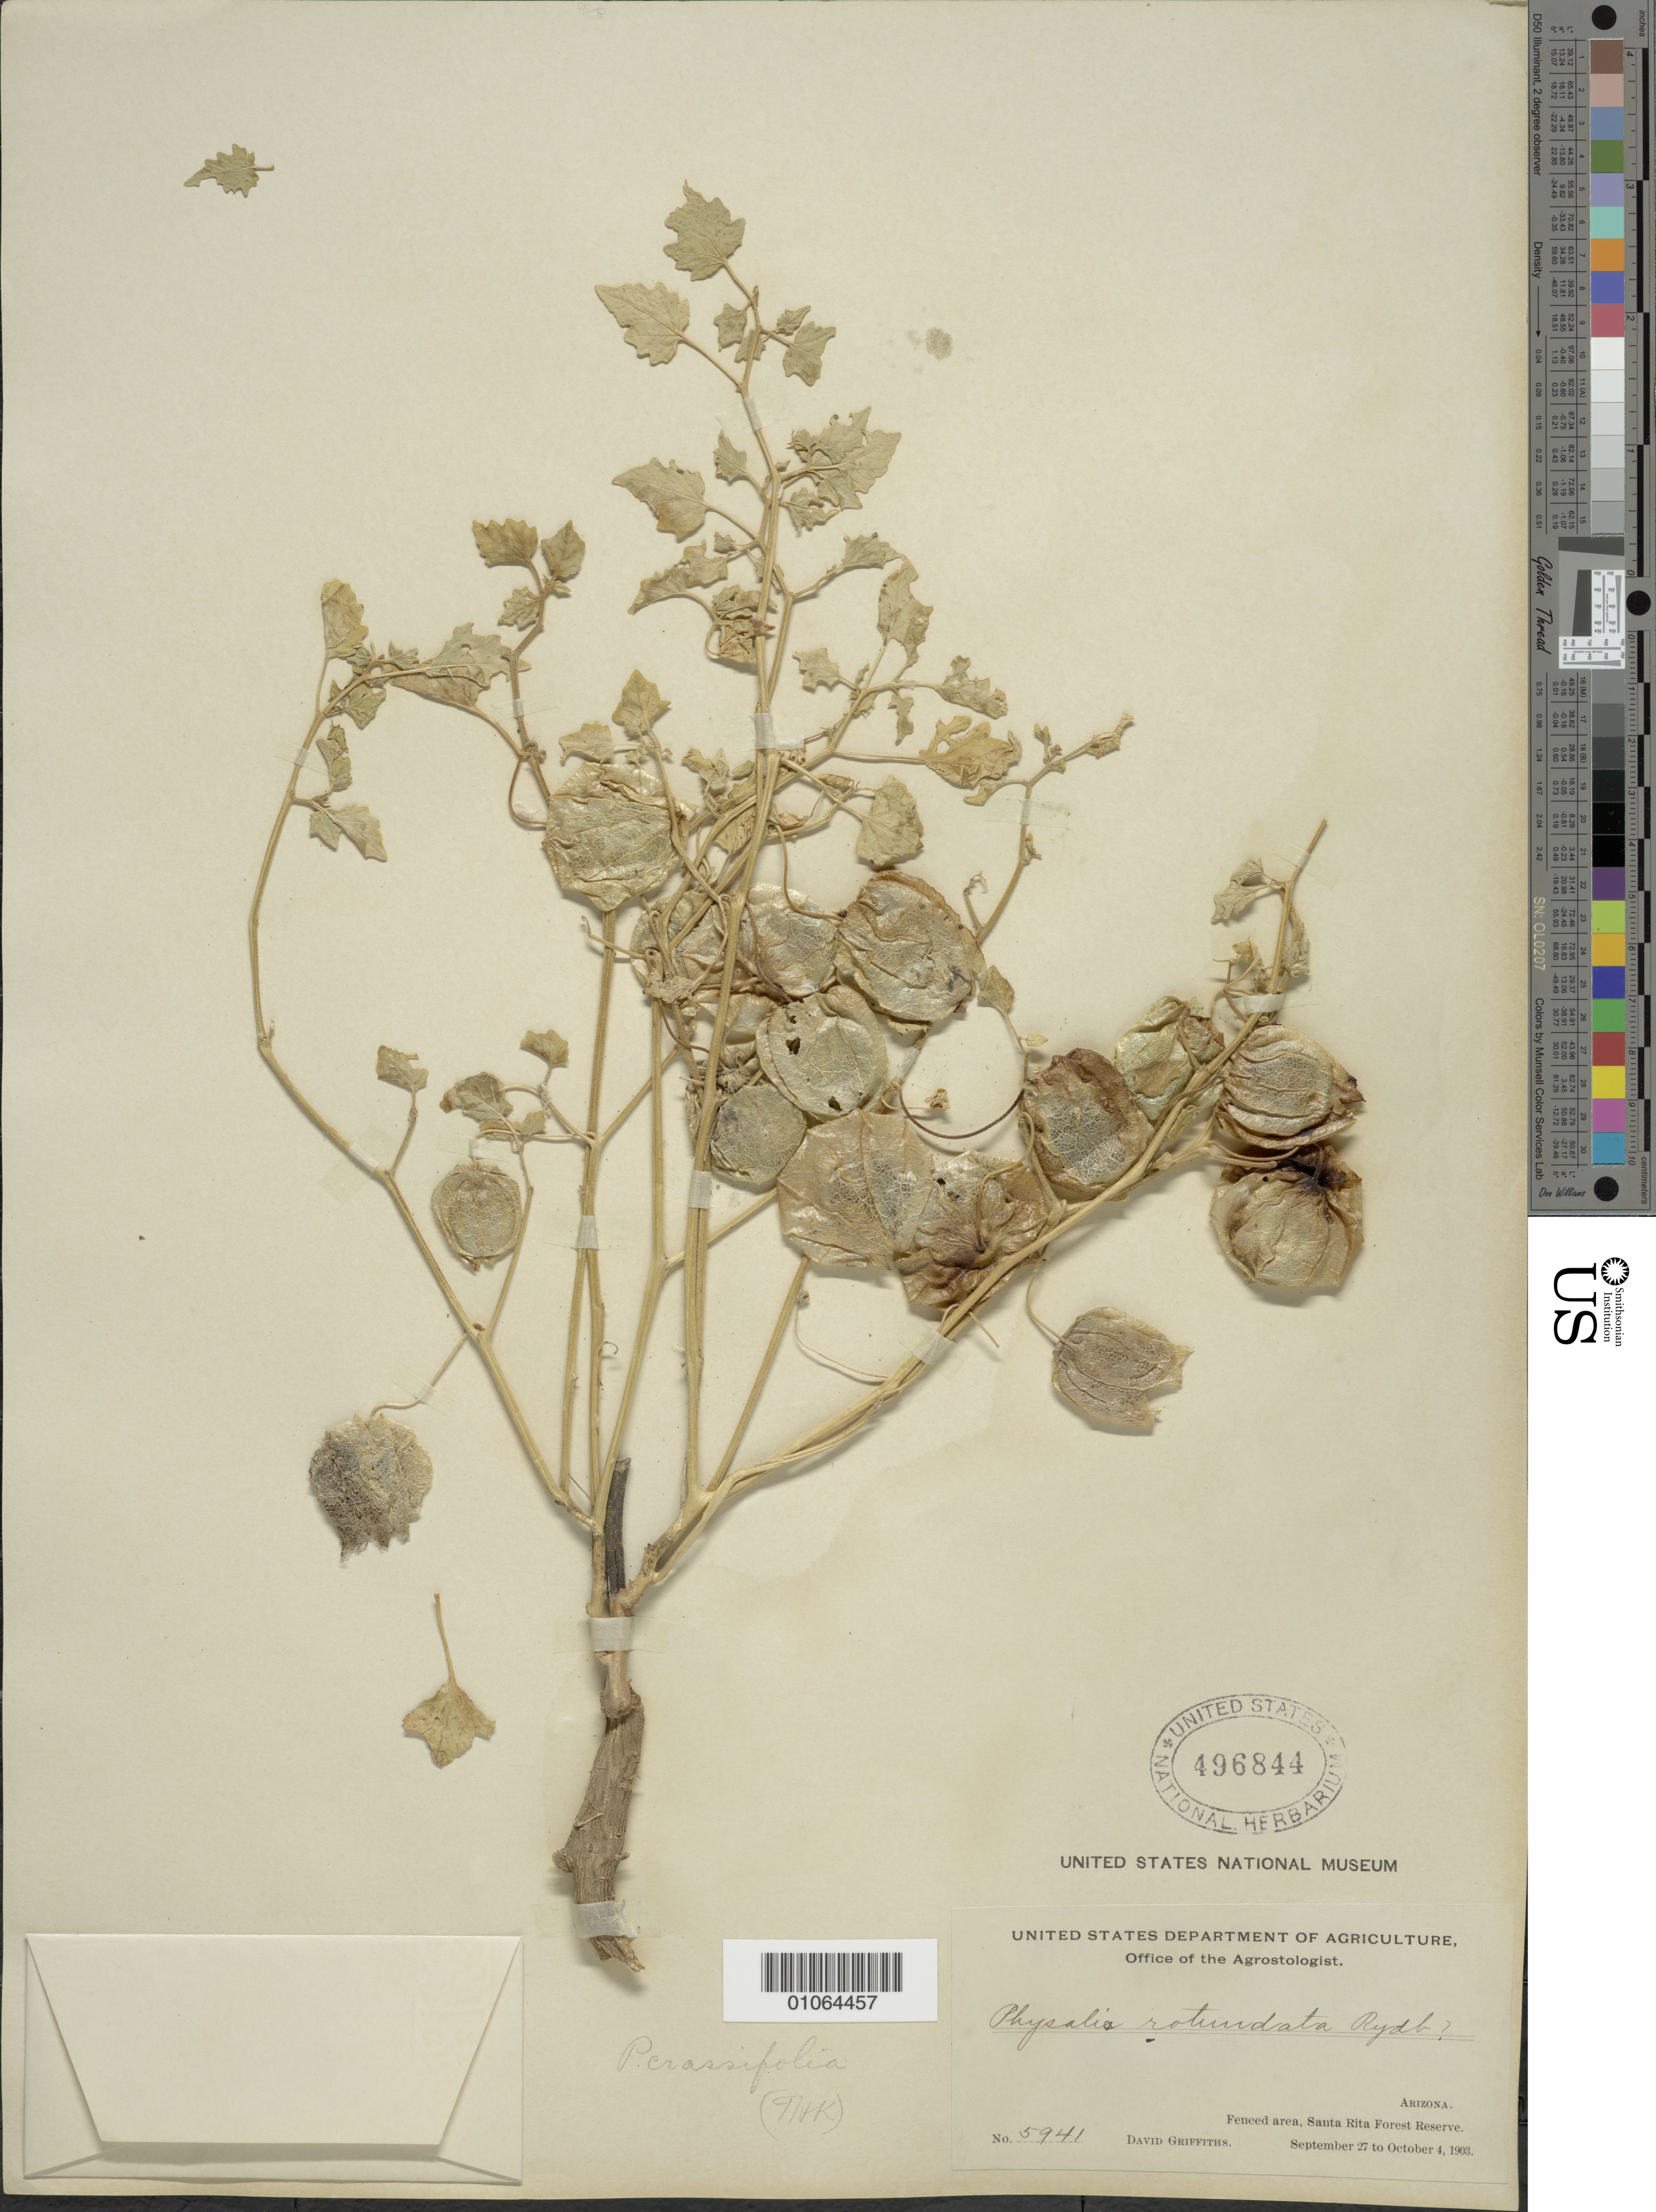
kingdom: Plantae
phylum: Tracheophyta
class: Magnoliopsida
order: Solanales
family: Solanaceae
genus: Physalis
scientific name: Physalis crassifolia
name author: Benth.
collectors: D. Griffiths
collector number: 5941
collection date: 1903-09-27/1903-10-04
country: United States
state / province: Arizona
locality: Fenced area, Santa Rita Forest Reserve.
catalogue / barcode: US 496844